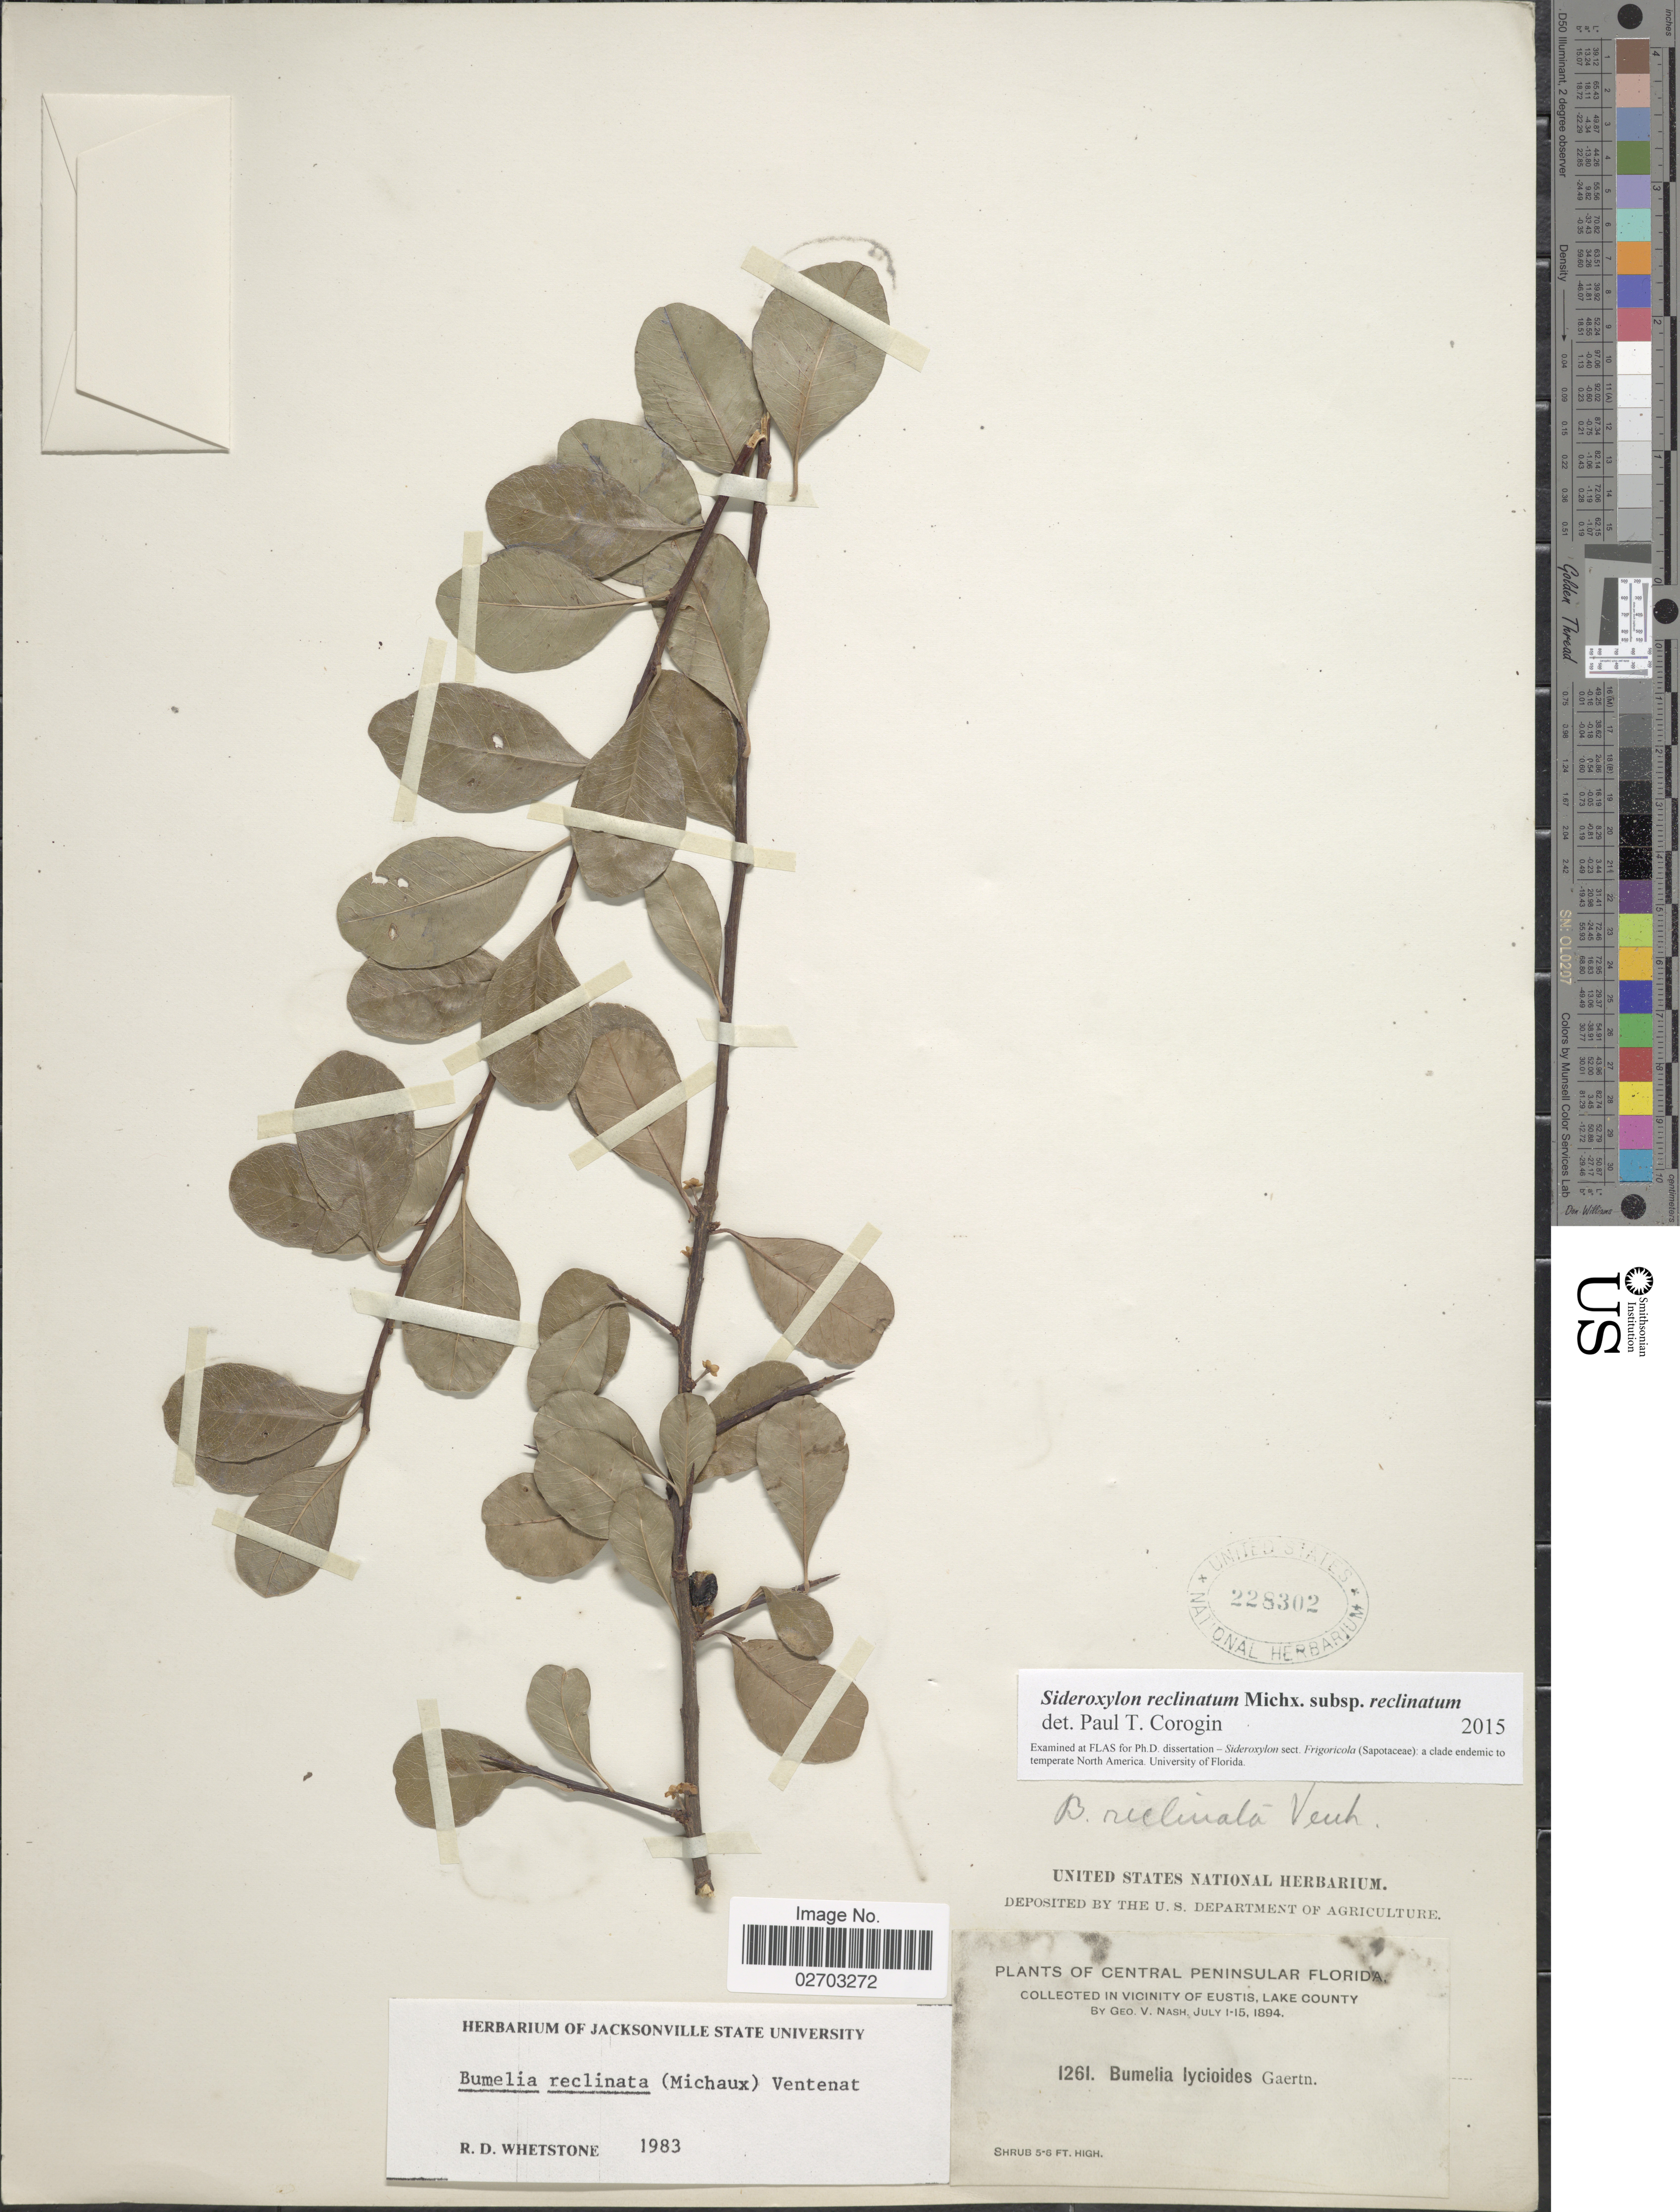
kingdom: Plantae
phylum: Tracheophyta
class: Magnoliopsida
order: Ericales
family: Sapotaceae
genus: Sideroxylon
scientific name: Sideroxylon reclinatum Michx. subsp. reclinatum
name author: Michx.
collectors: G. V. Nash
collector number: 1261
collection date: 1894-07-01/1894-07-15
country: United States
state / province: Florida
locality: Central Peninsular, in Vicinity of Eustis, Lake County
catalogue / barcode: US 228302